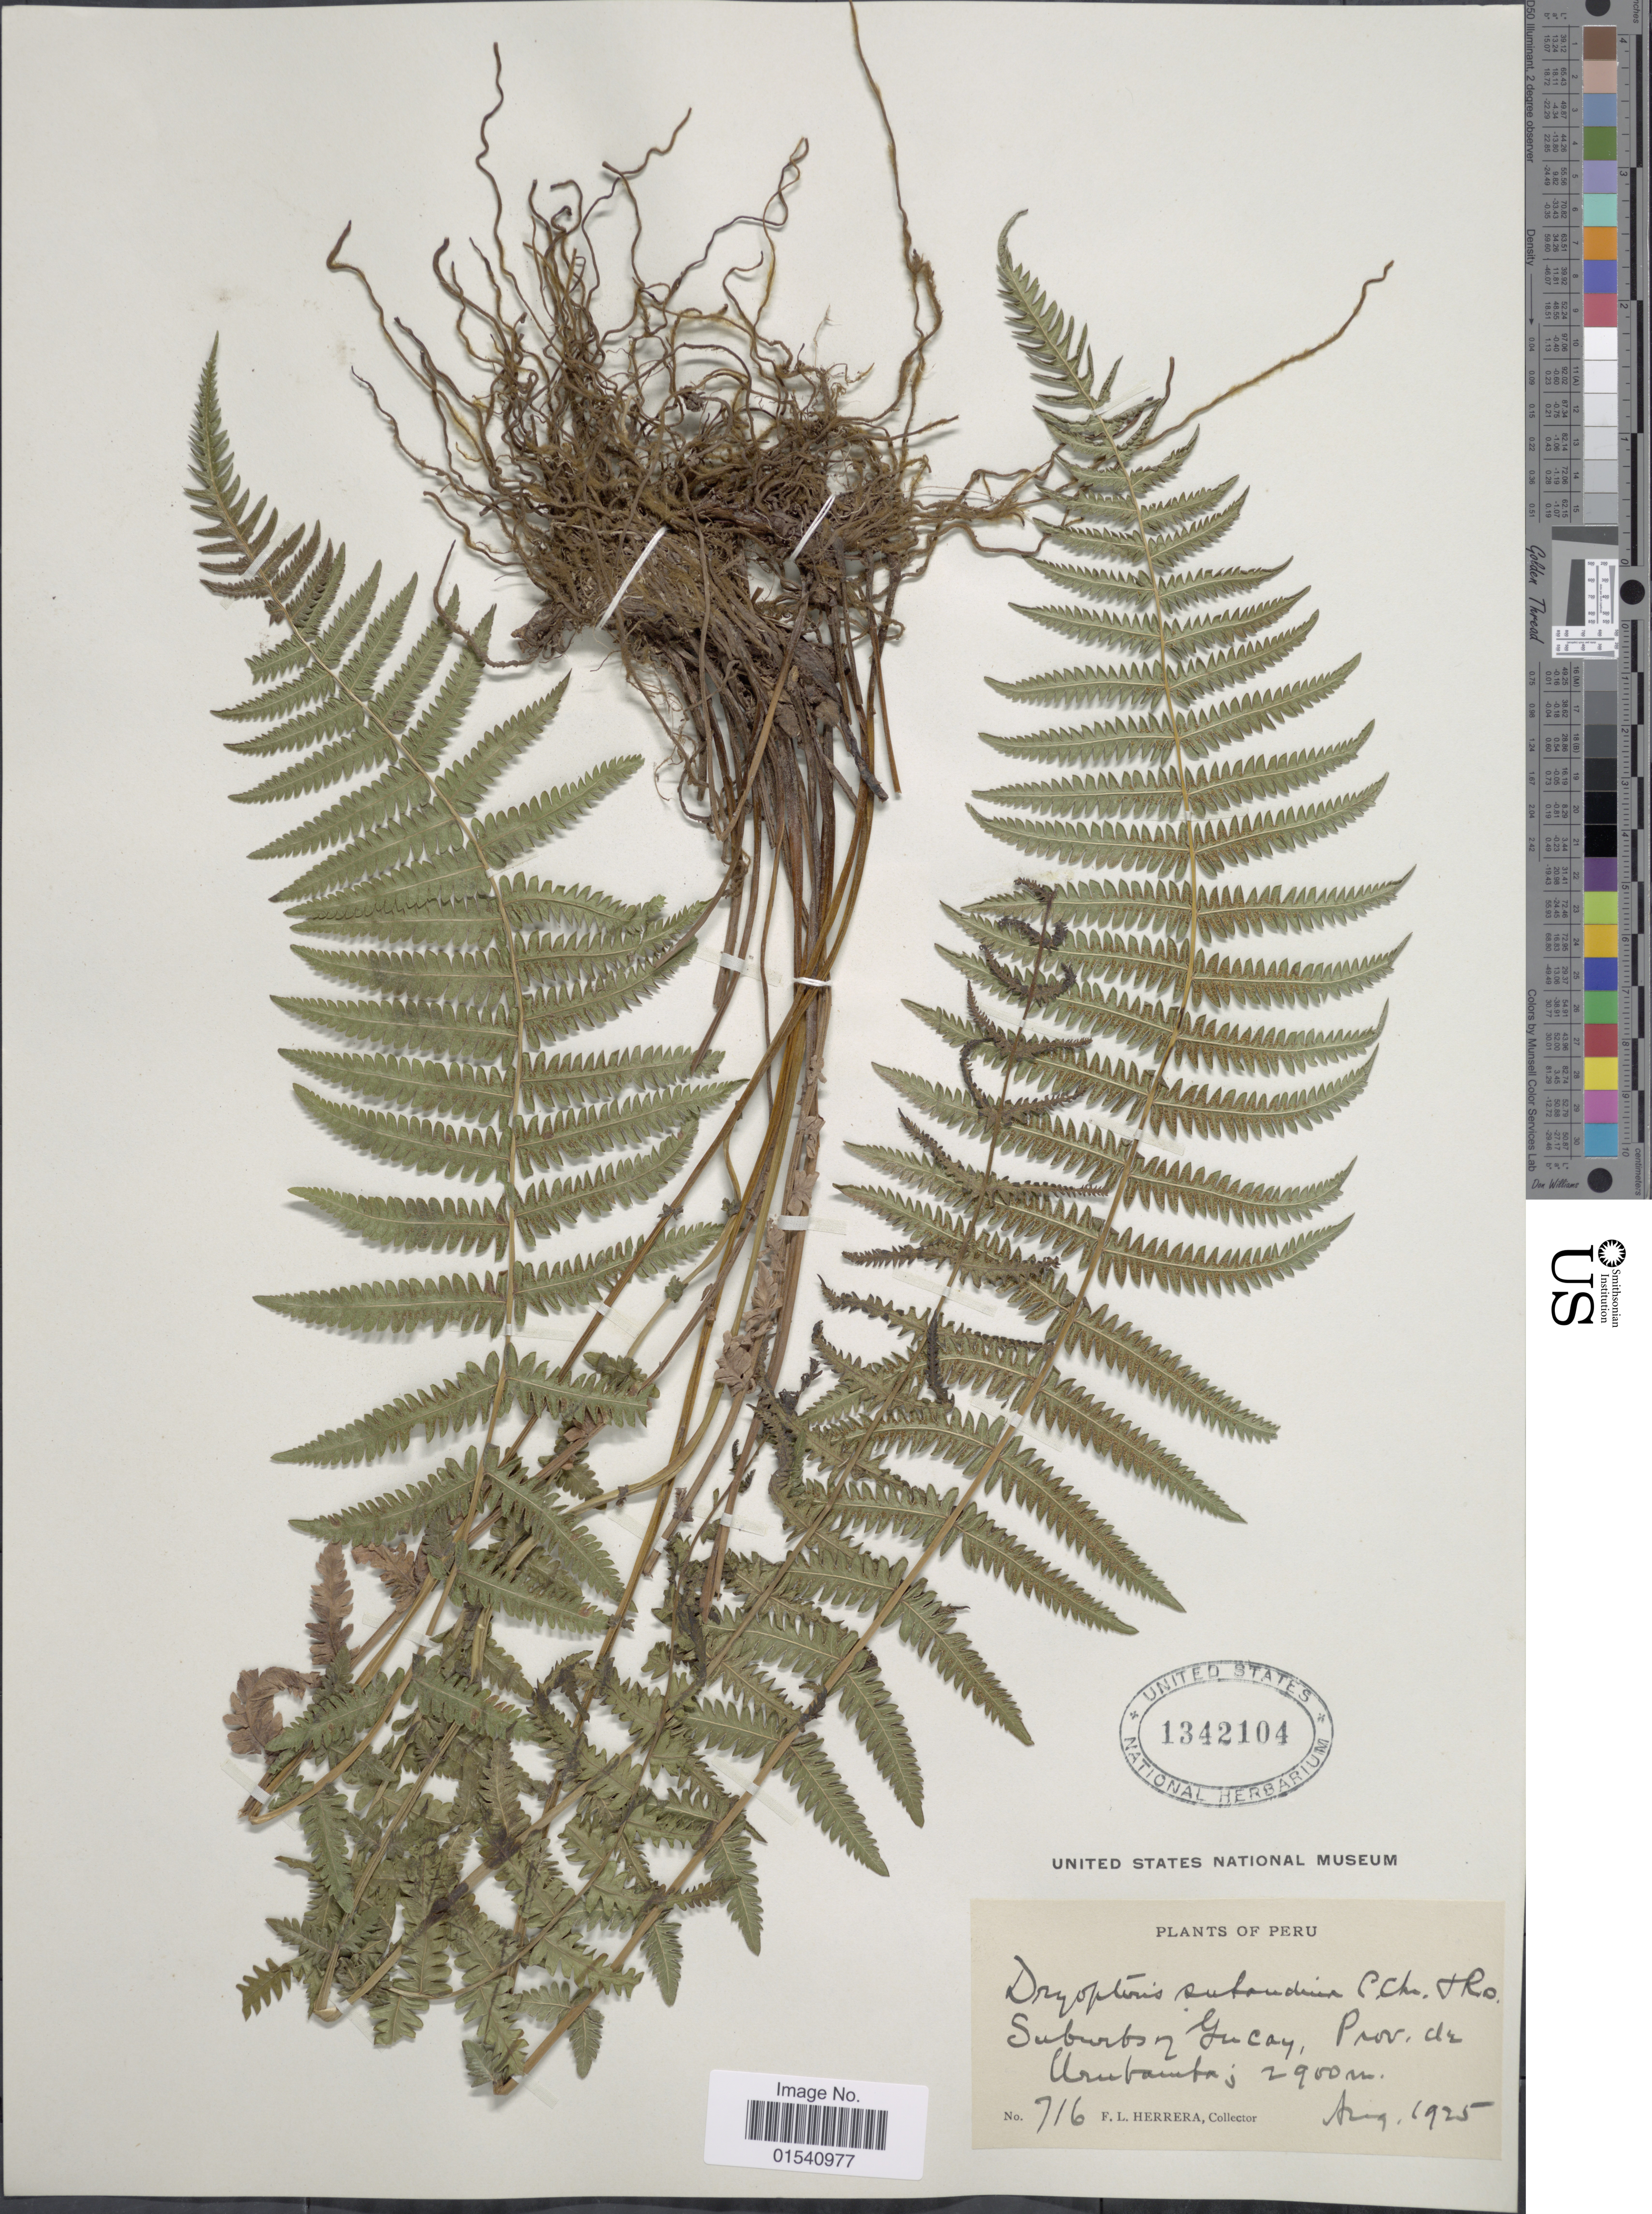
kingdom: Plantae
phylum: Tracheophyta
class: Polypodiopsida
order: Polypodiales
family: Thelypteridaceae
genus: Amauropelta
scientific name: Amauropelta rufa (Poir.) comb. nov., ined 2015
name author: (Poir.)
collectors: F. L. Herrera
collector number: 716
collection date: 1925-08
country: Peru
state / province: Cusco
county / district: Urubamba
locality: Suburbos of Yucay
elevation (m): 2900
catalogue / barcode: US 1342104